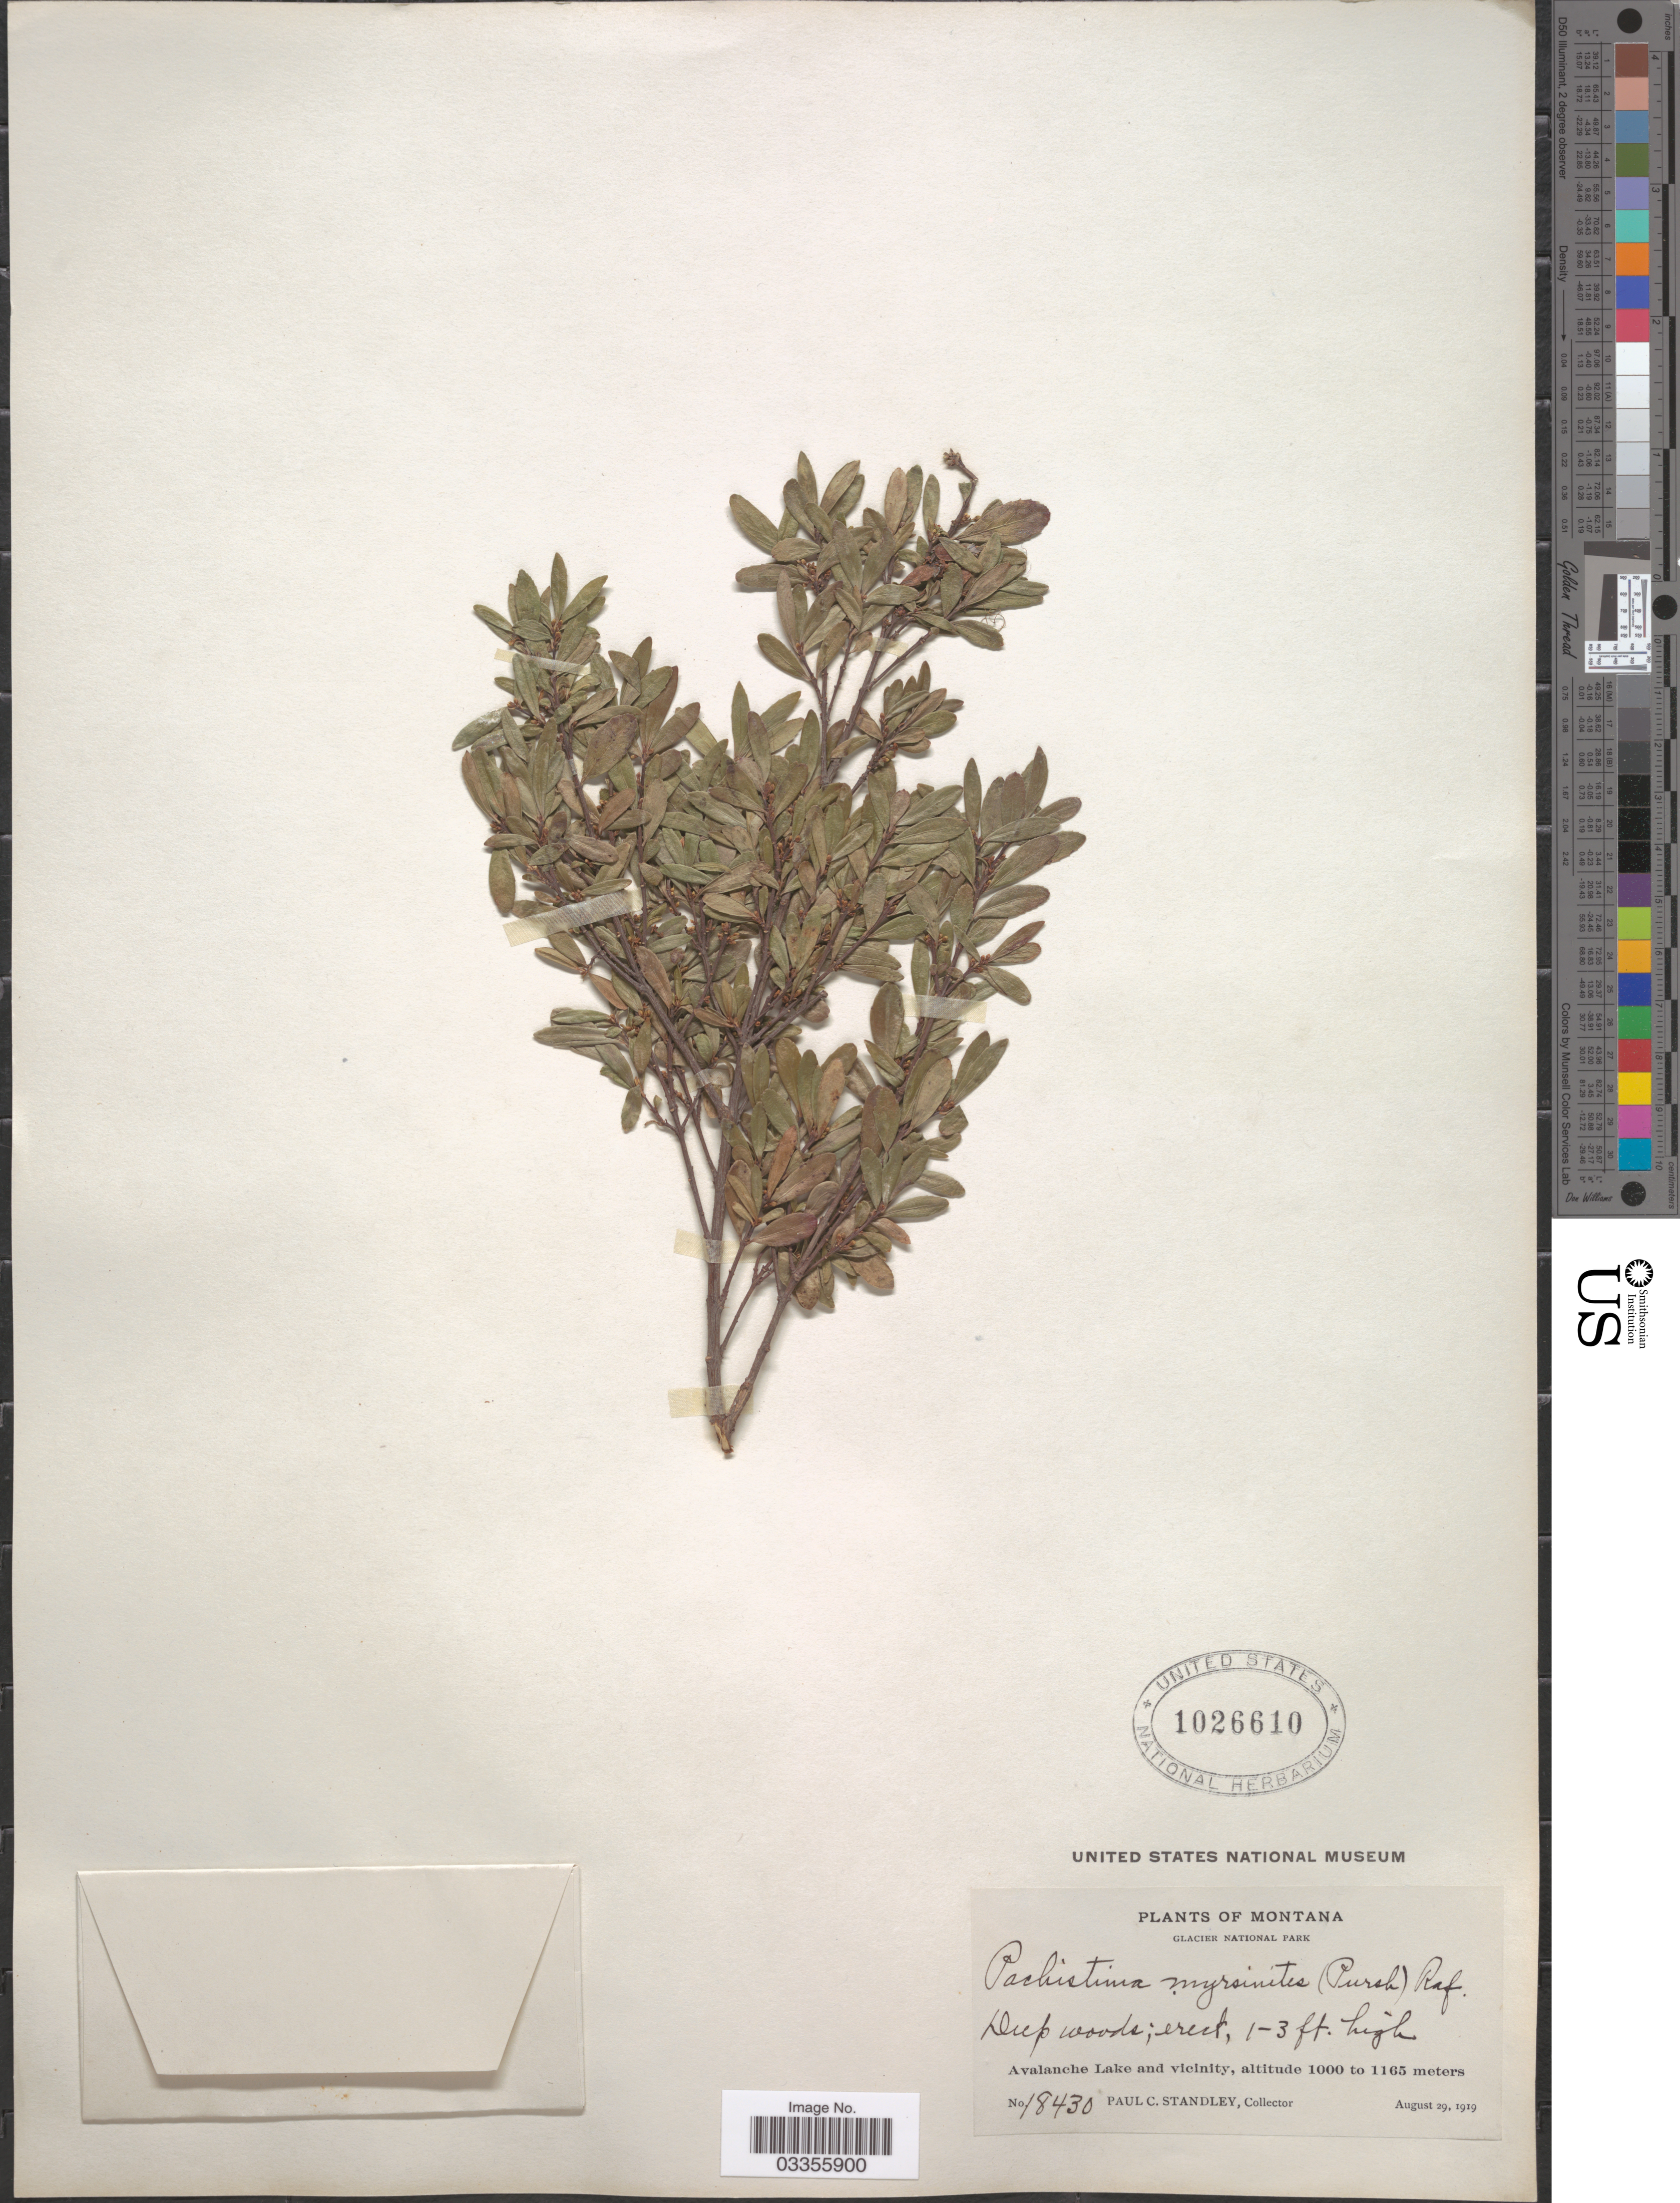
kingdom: Plantae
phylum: Tracheophyta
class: Magnoliopsida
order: Celastrales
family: Celastraceae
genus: Paxistima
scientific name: Paxistima myrsinites subsp. myrsinites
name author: (Pursh) Raf.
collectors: P. C. Standley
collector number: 18430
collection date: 1919-08-29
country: United States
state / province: Montana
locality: Glacier National Park. Avalanche Lake and vicinity.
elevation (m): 1000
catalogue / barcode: US 1026610